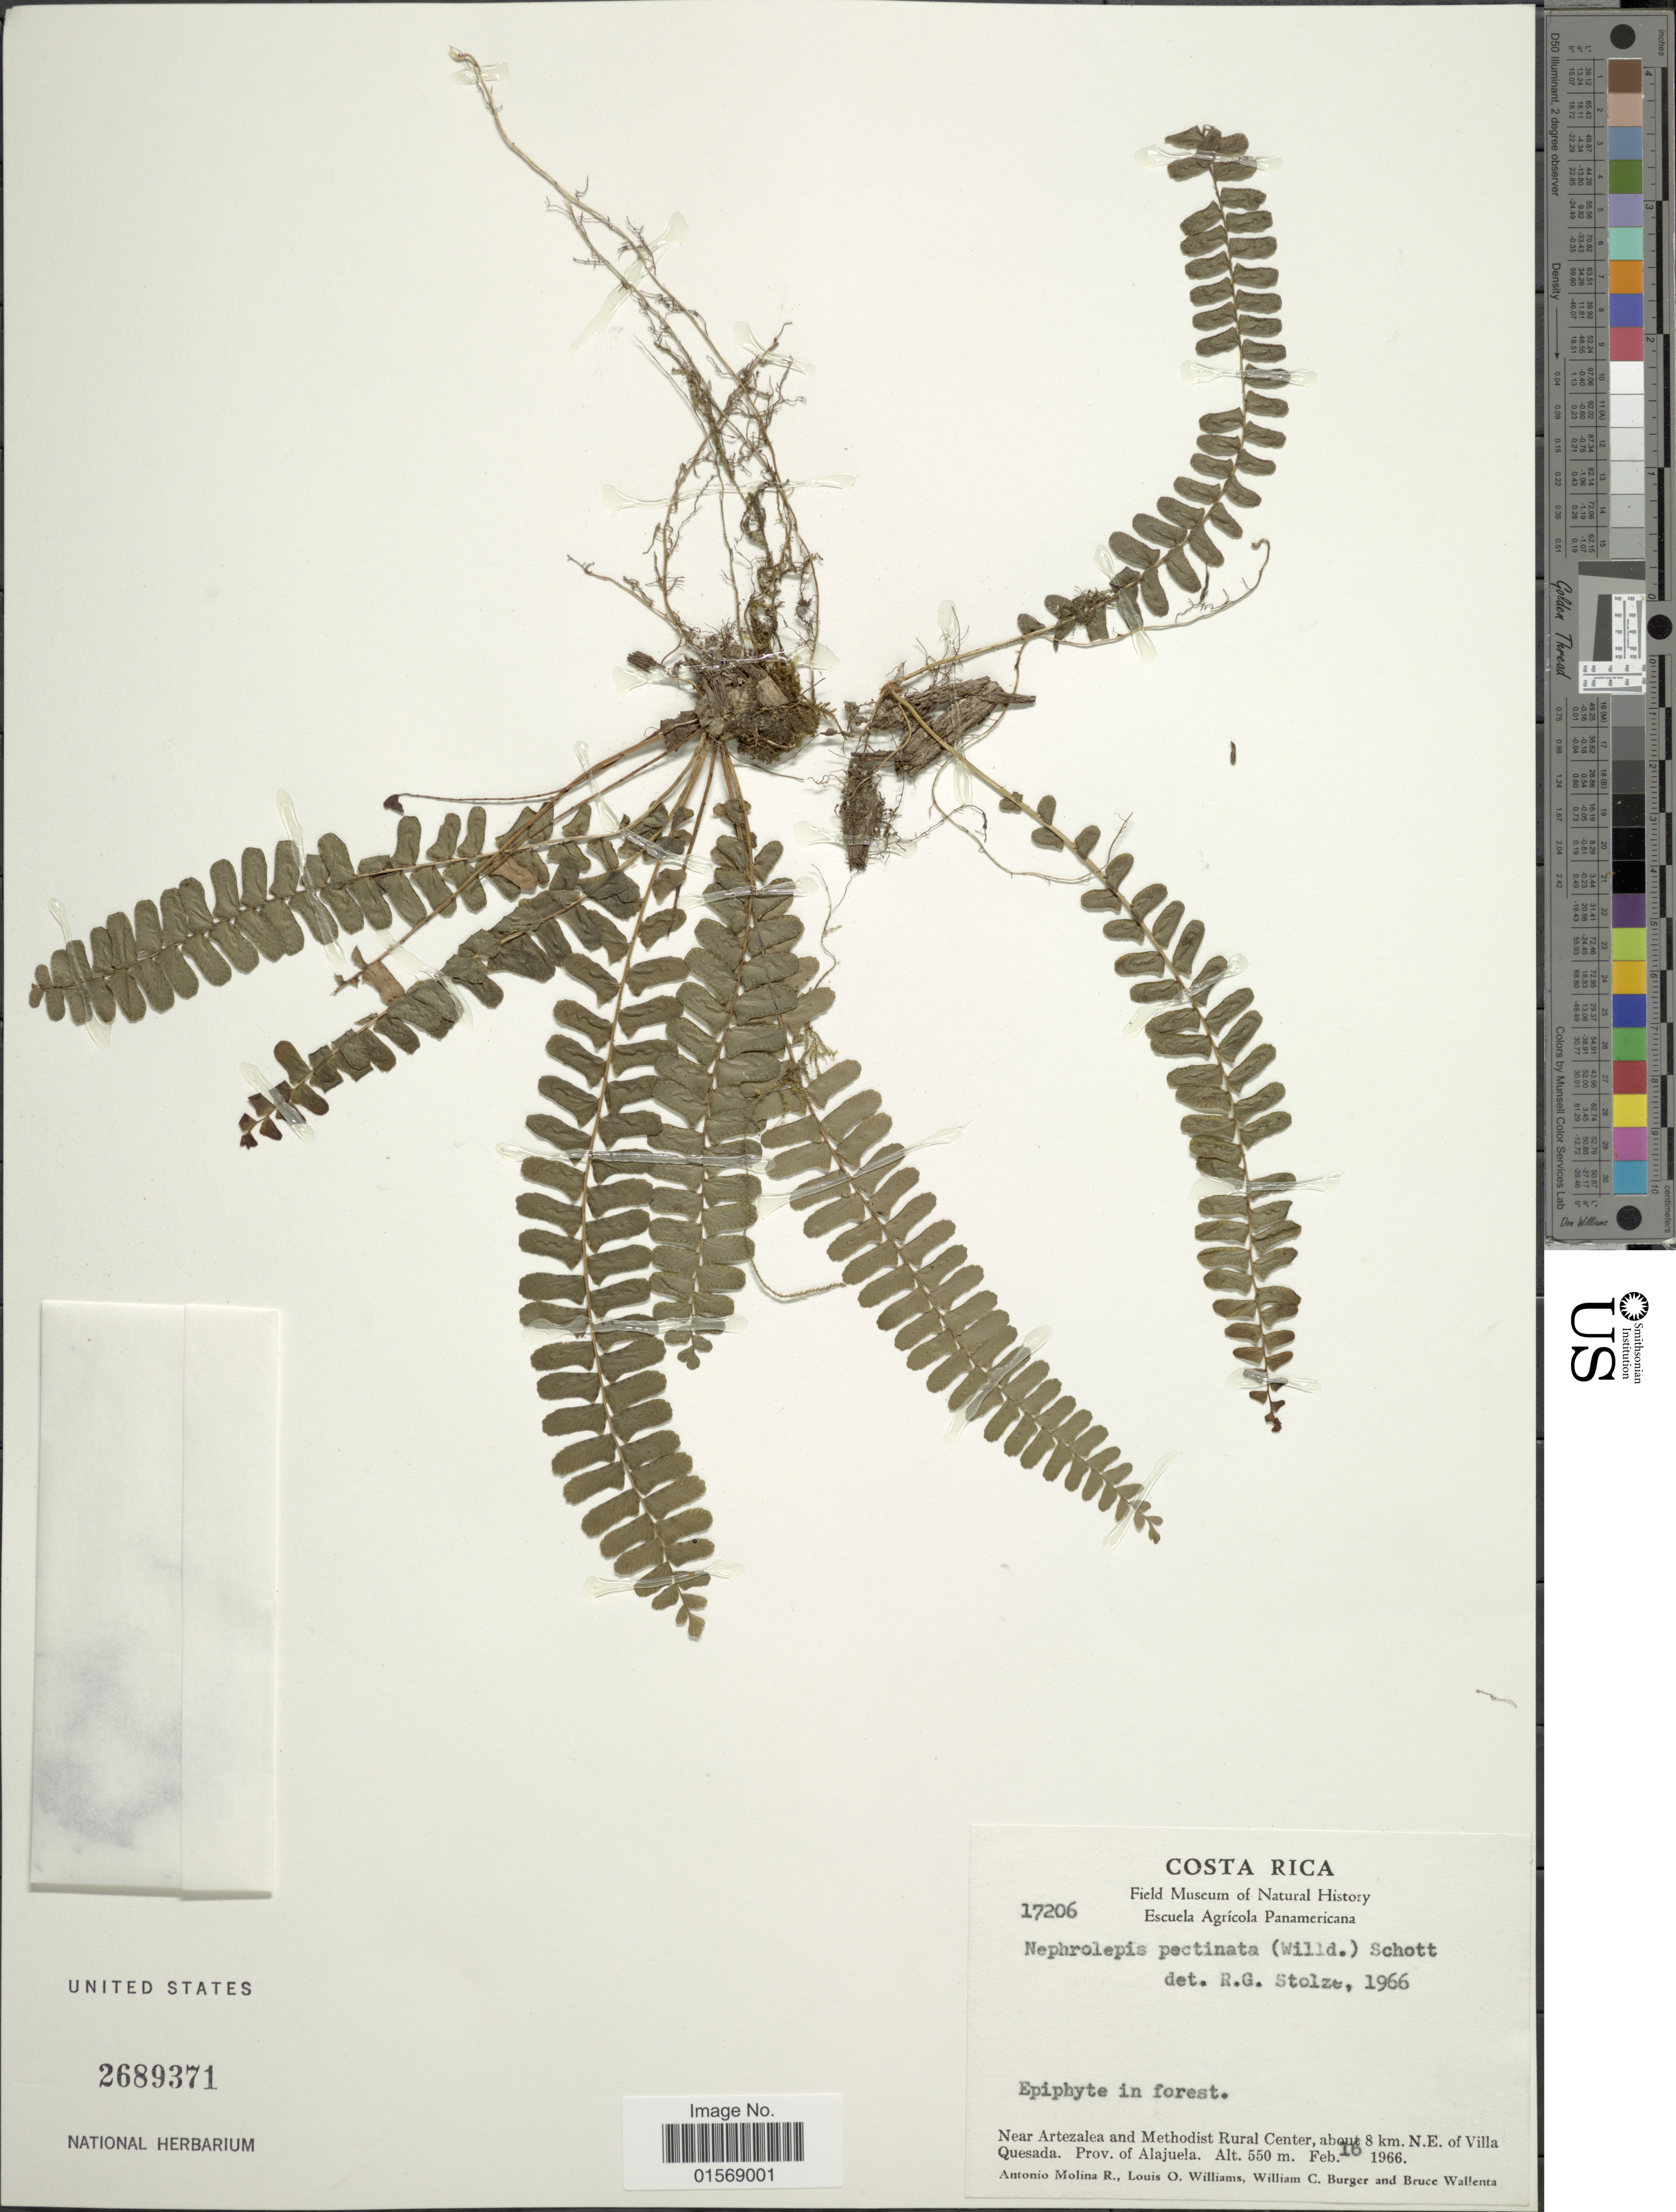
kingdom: Plantae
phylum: Tracheophyta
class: Polypodiopsida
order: Polypodiales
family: Nephrolepidaceae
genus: Nephrolepis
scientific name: Nephrolepis pectinata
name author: (Willd.) Schott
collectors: A. Molina R., L. O. Williams, W. Burger & B. Wallenta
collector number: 17206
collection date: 1966-02-16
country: Costa Rica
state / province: Alajuela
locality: Costa Rica, Near Artezalea Methodist Rural Center about 8 km. N. E. of Villa Quesada. Prov. of Alajuela.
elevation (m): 550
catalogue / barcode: US 2689371